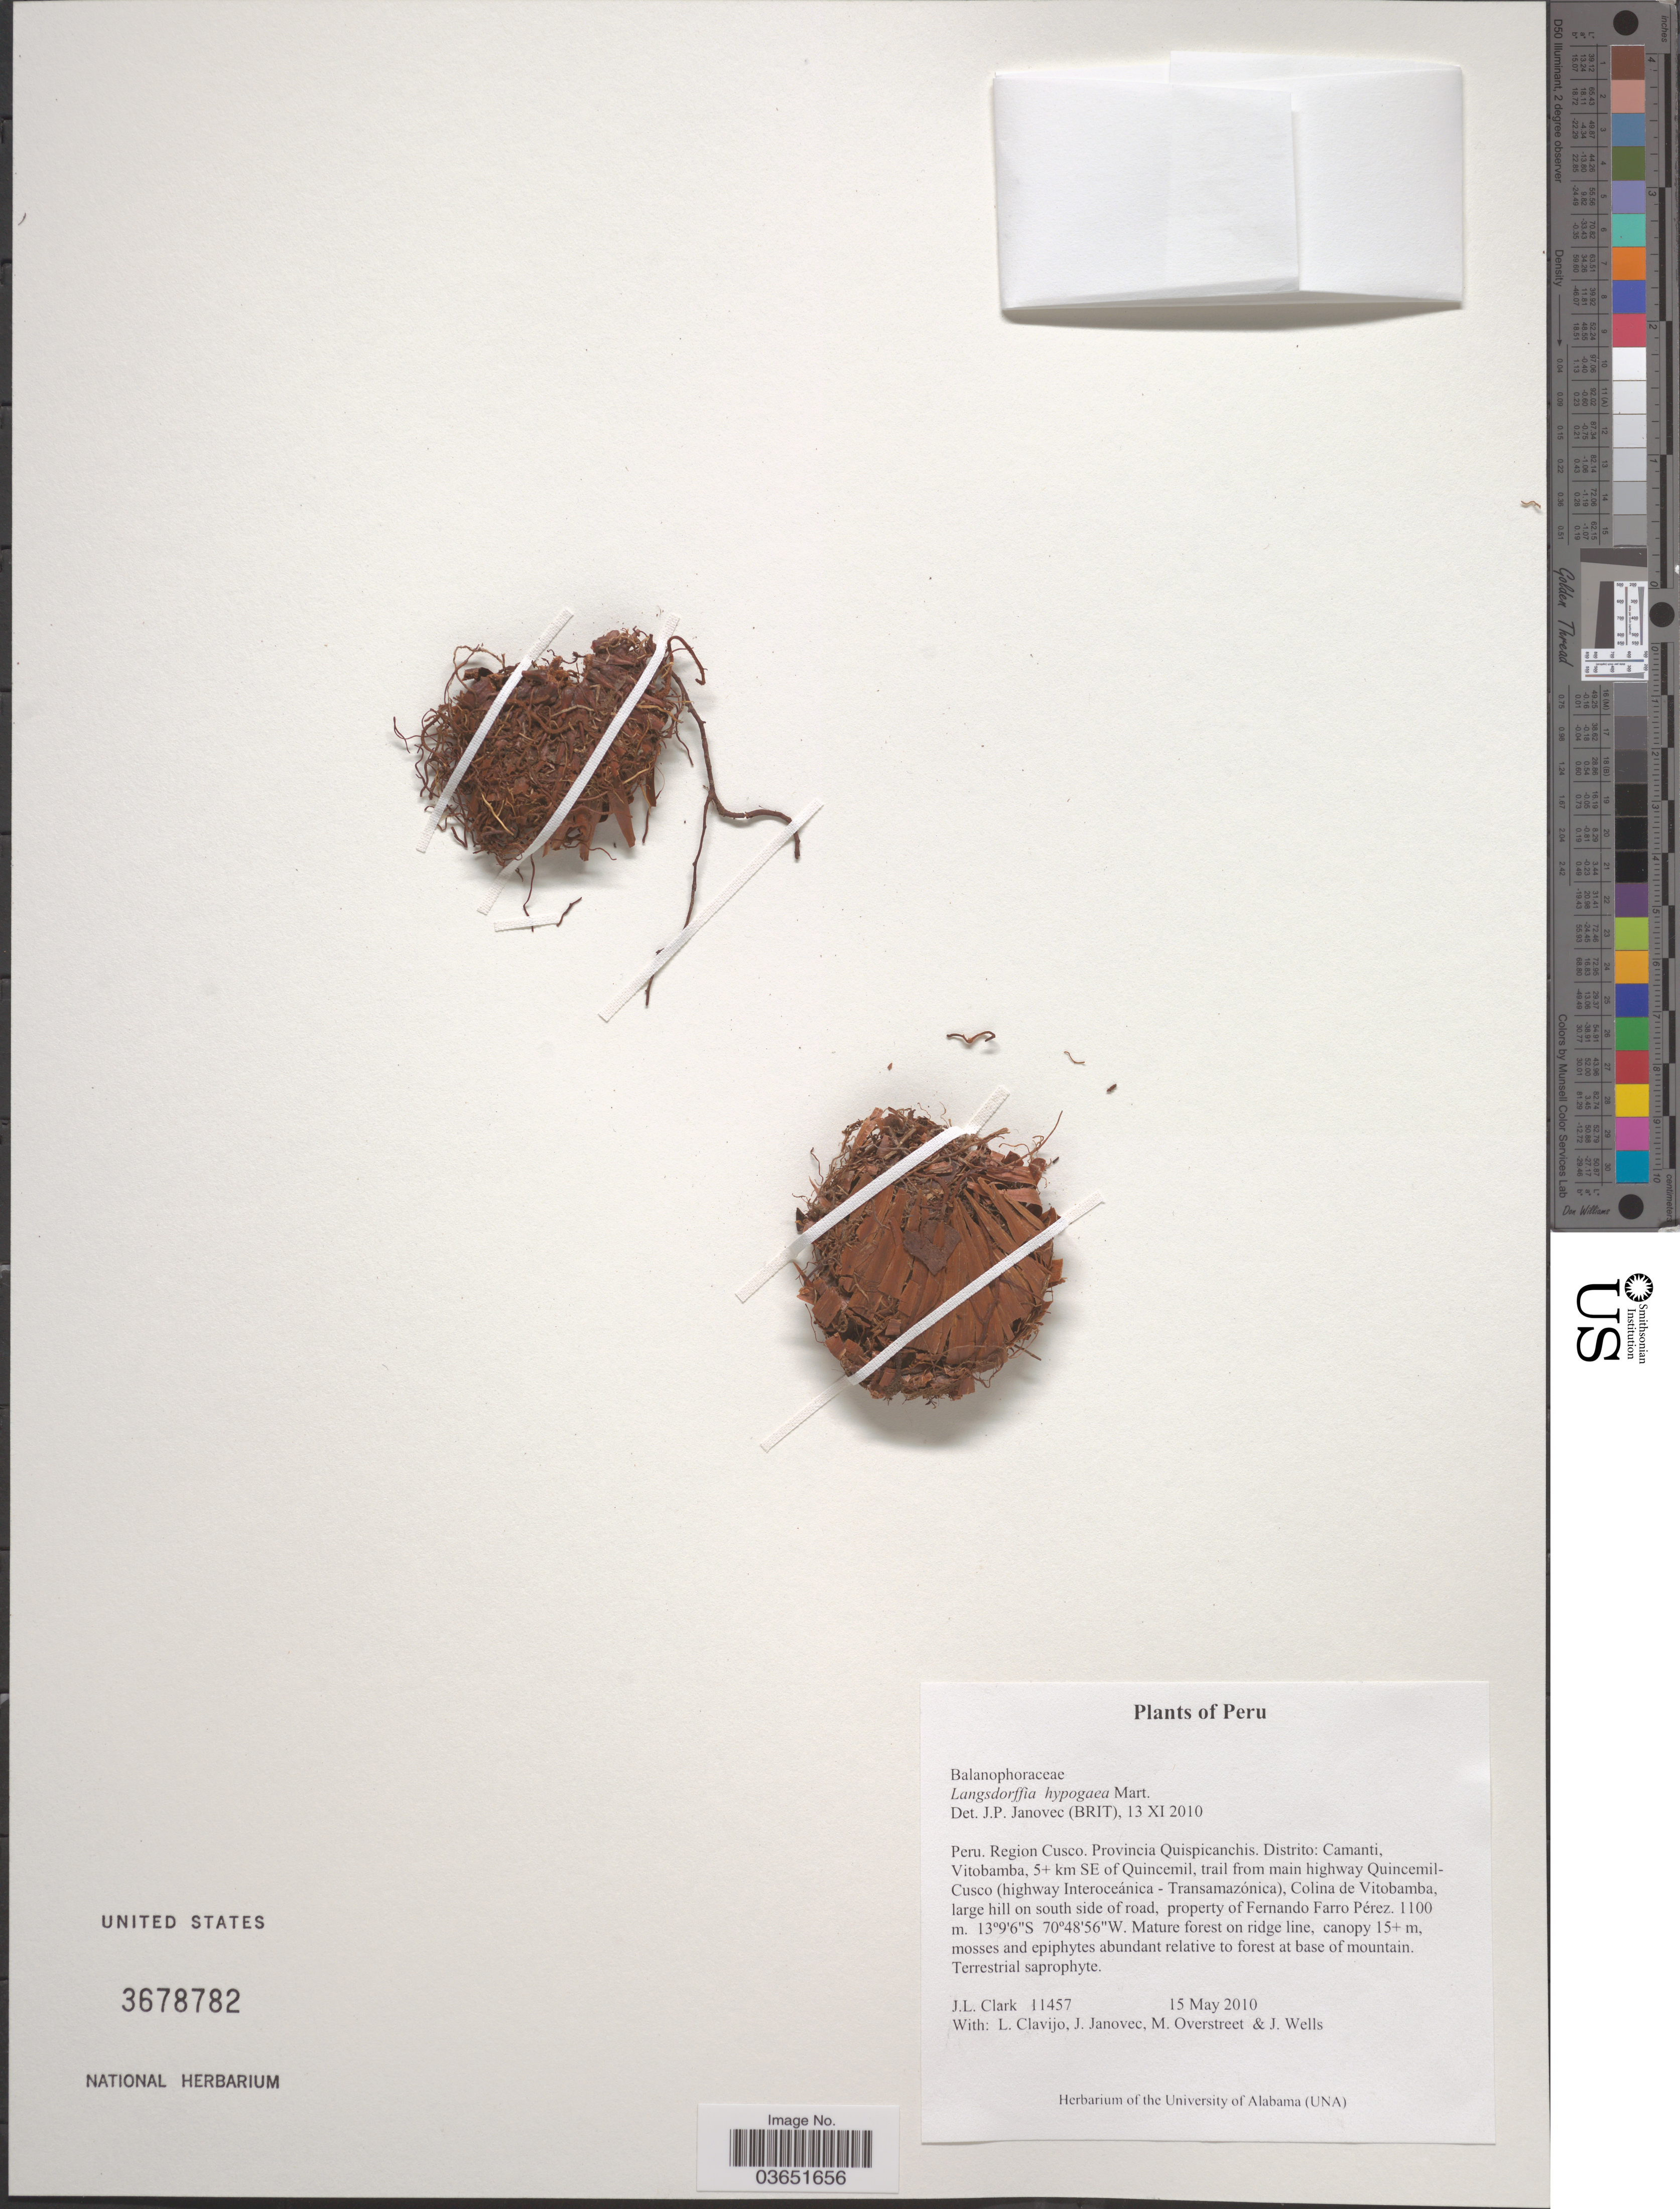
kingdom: Plantae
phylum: Tracheophyta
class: Magnoliopsida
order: Santalales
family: Balanophoraceae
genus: Langsdorffia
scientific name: Langsdorffia hypogaea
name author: Mart.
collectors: J. L. Clark, L. Clavijo, J. Janovec, M. Overstreet & J. Wells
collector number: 11457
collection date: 2010-05-15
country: Peru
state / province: Cusco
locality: Region Cusco. Provincia Quispicanchis. Distrito: Camanti, Vitobamba, 5+ km SE of Quincemil, trail from main highway Quincemil-Cusco (highway Interoceánica - Transamazónica), Colina de Vitobamba, large hill on south side of road, property of Fernando Farro Pérez.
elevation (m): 1100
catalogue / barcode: US 3678782